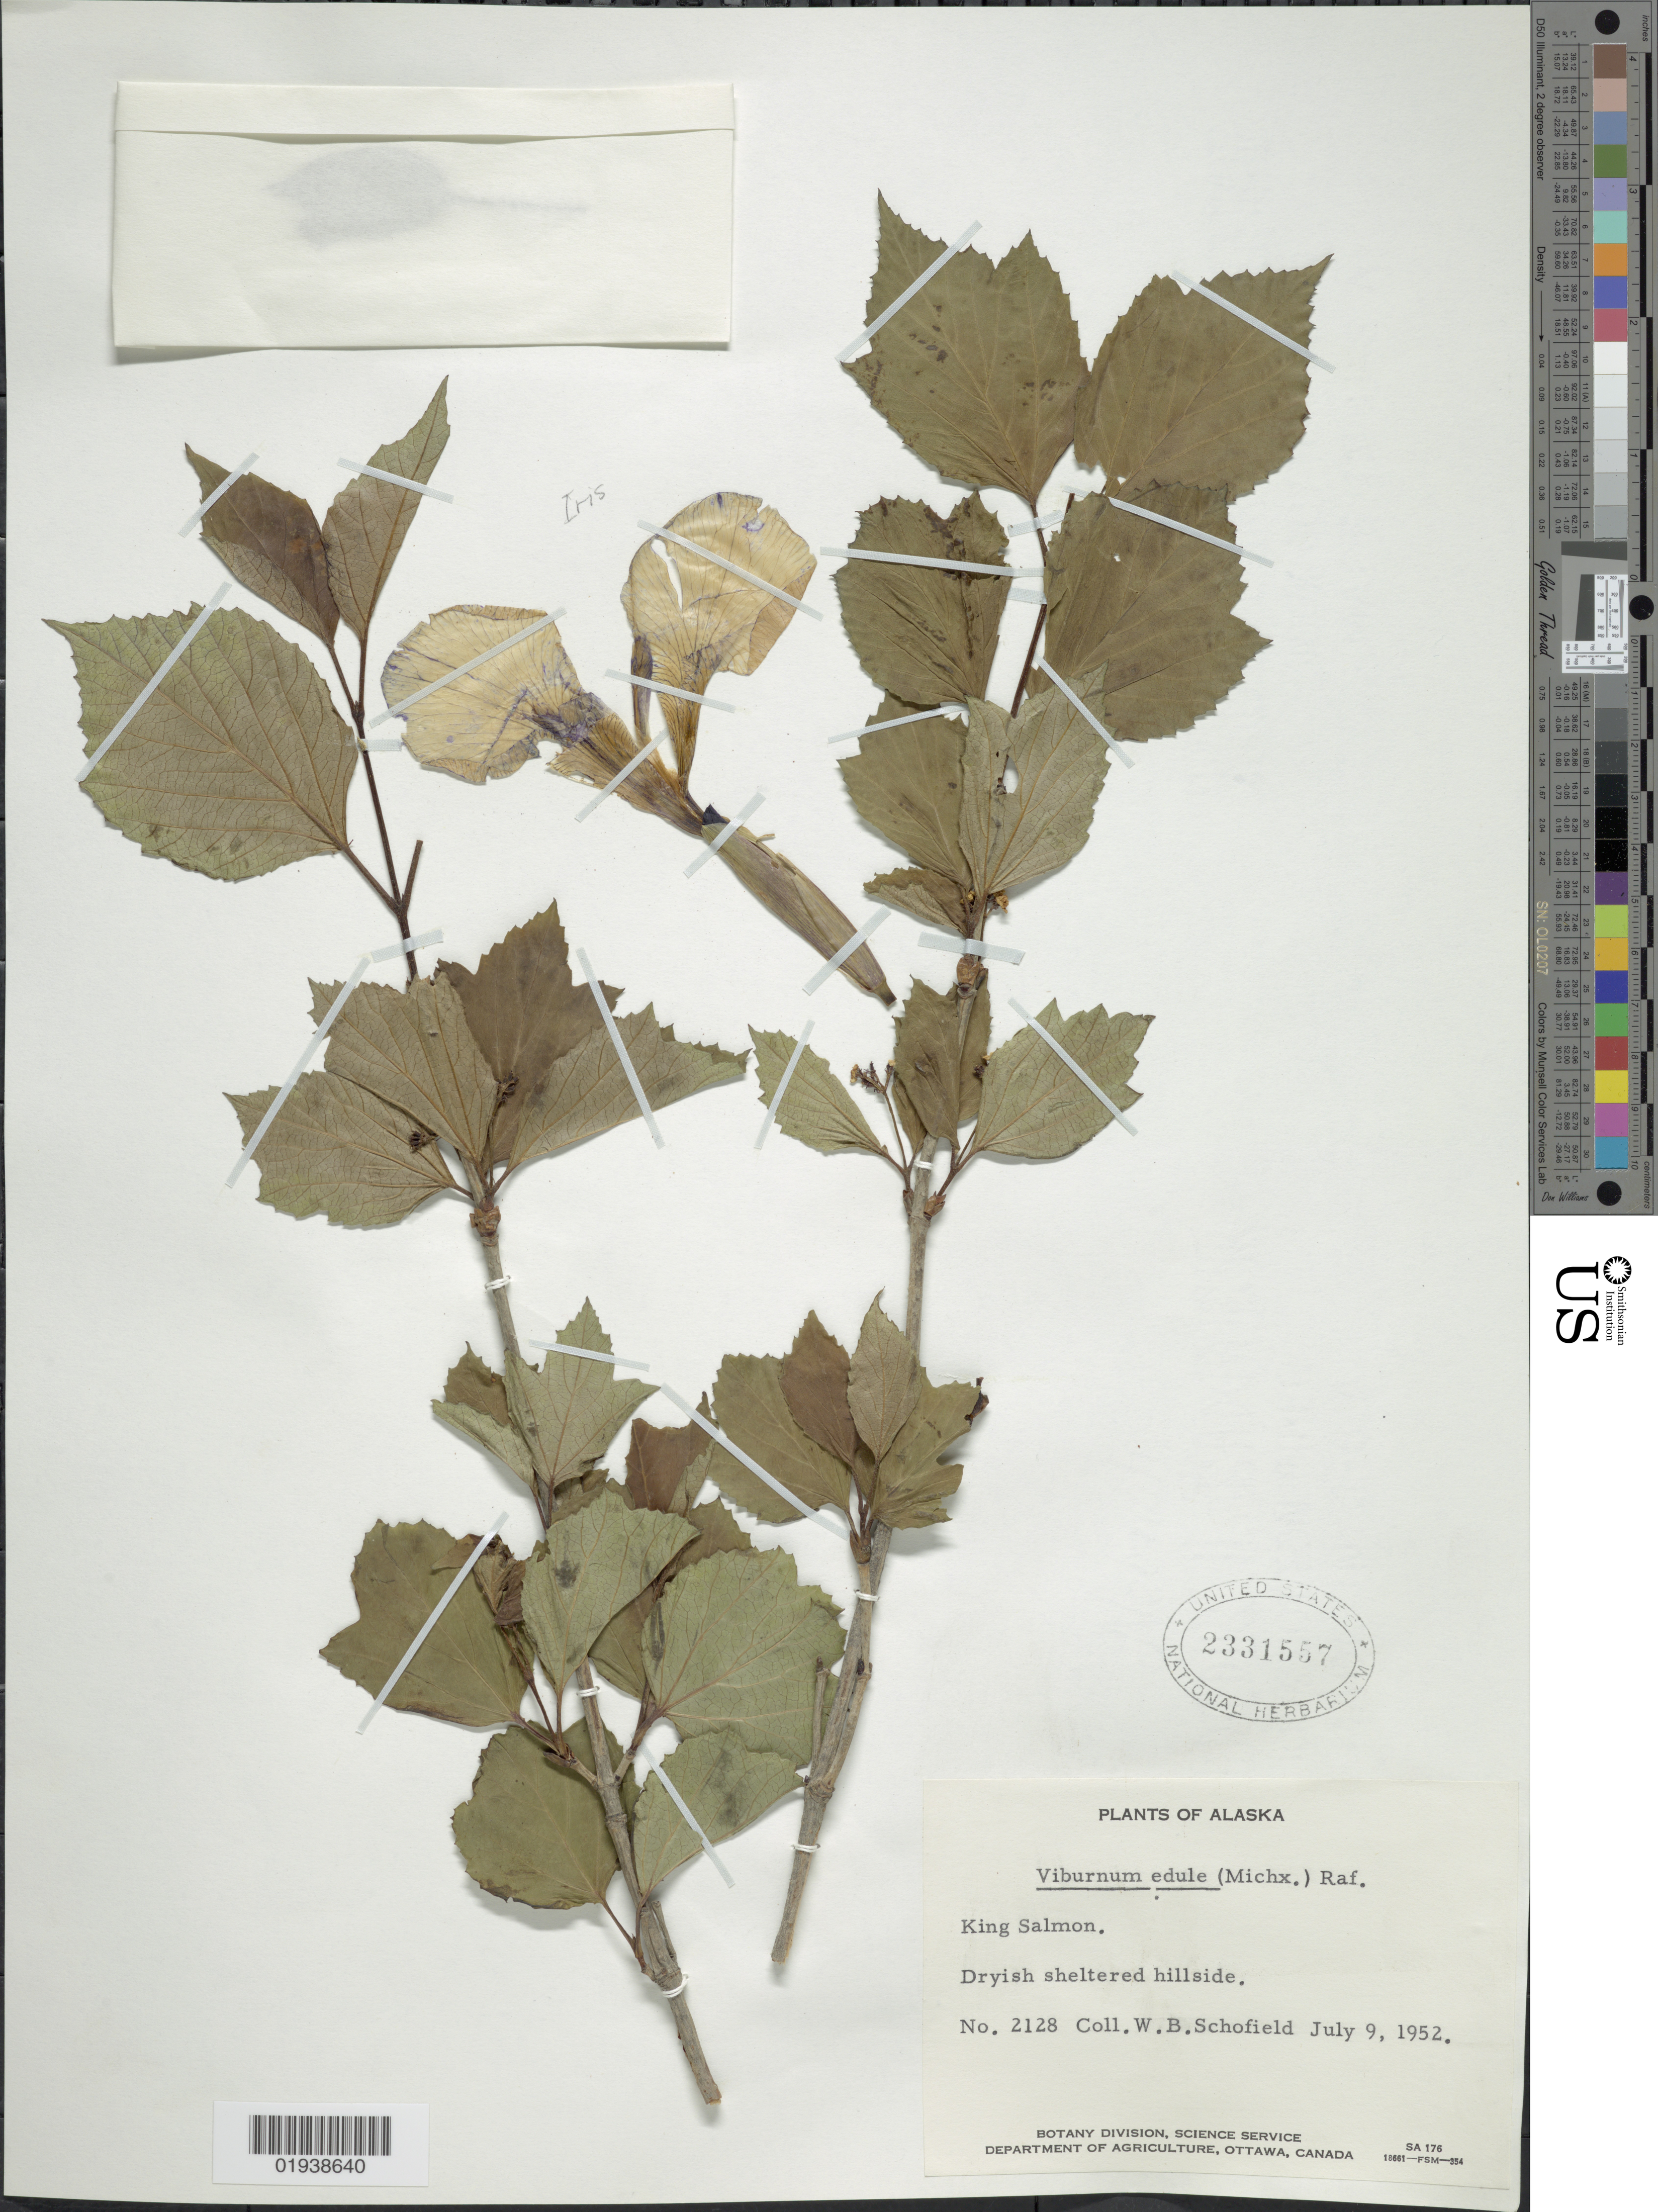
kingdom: Plantae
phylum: Tracheophyta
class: Magnoliopsida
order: Dipsacales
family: Viburnaceae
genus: Viburnum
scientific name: Viburnum edule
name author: (Michx.) Raf.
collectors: W. Schofield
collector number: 2128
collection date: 1952-07-09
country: United States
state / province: Alaska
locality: King Salmon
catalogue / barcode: US 2331557